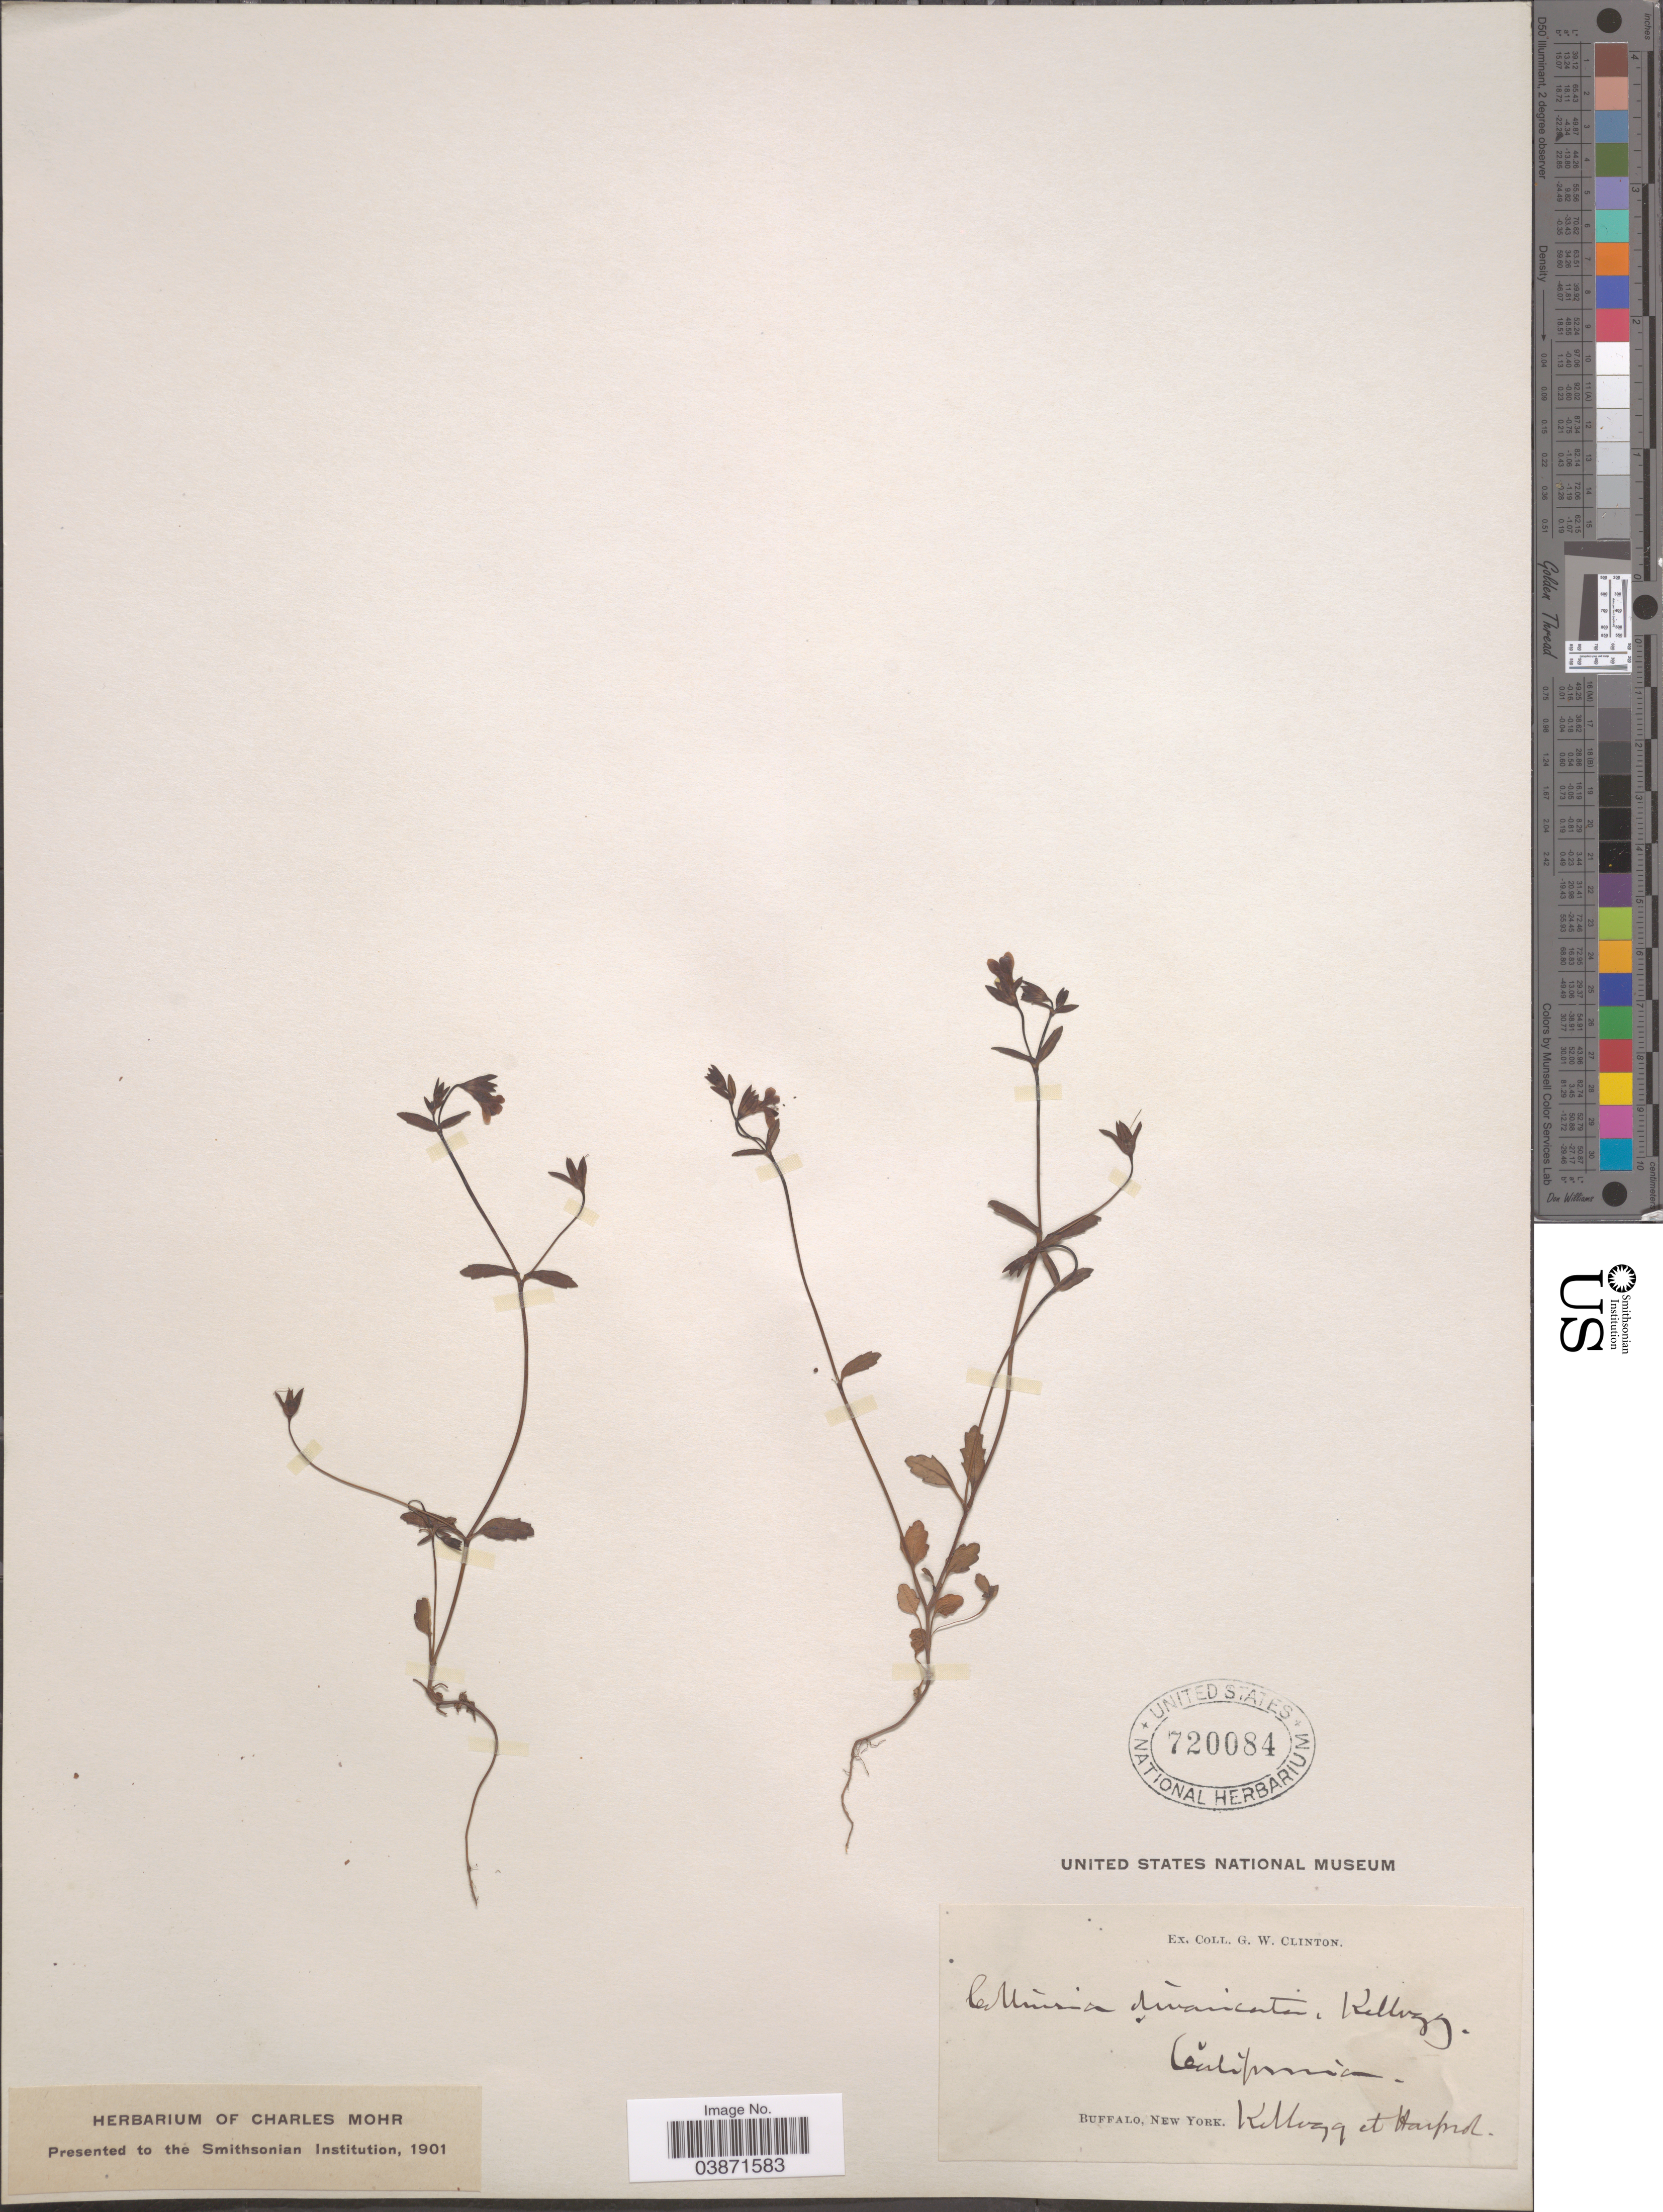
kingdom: Plantae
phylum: Tracheophyta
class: Magnoliopsida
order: Lamiales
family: Plantaginaceae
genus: Collinsia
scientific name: Collinsia sp.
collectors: -- Kellogg & Harford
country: United States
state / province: California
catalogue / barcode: US 720084